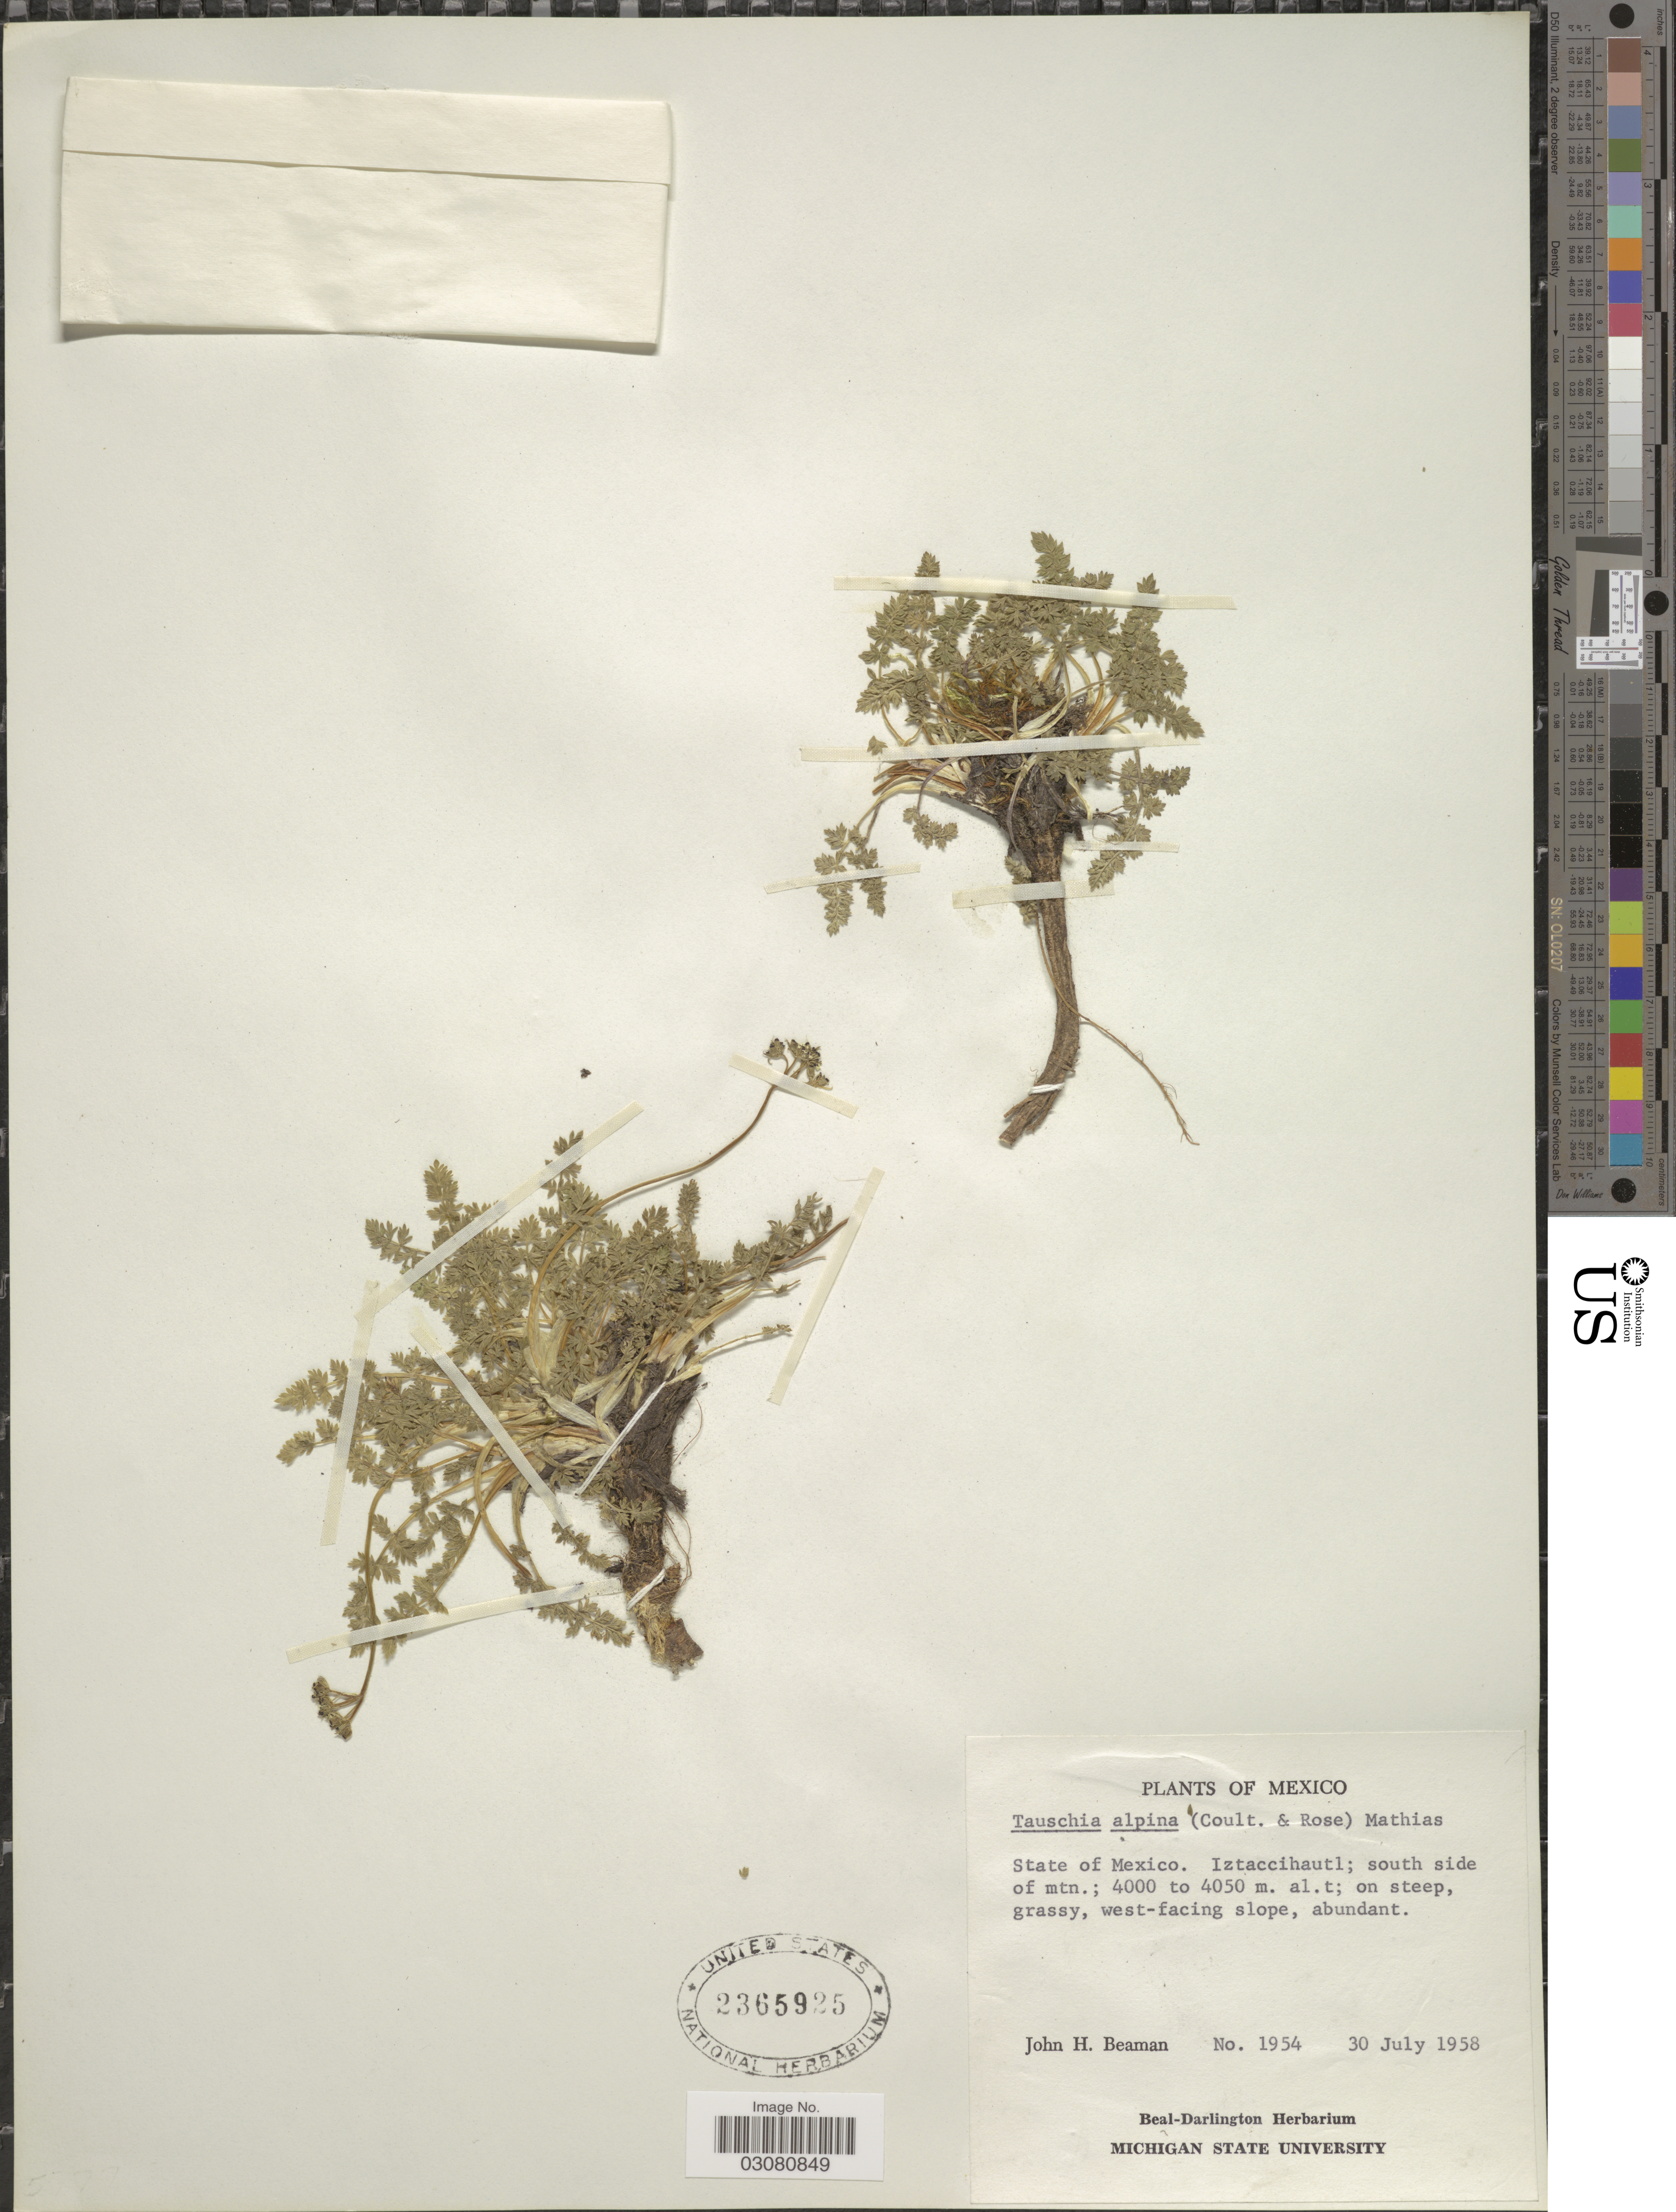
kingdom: Plantae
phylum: Tracheophyta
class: Magnoliopsida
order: Apiales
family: Apiaceae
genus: Tauschia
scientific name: Tauschia alpina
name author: (J.M. Coult. & Rose) Mathias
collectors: J. H. Beaman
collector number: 1954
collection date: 1958-07-30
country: Mexico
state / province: México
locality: Iztaccihautl; south side of mtn.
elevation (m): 4000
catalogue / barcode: US 2365925